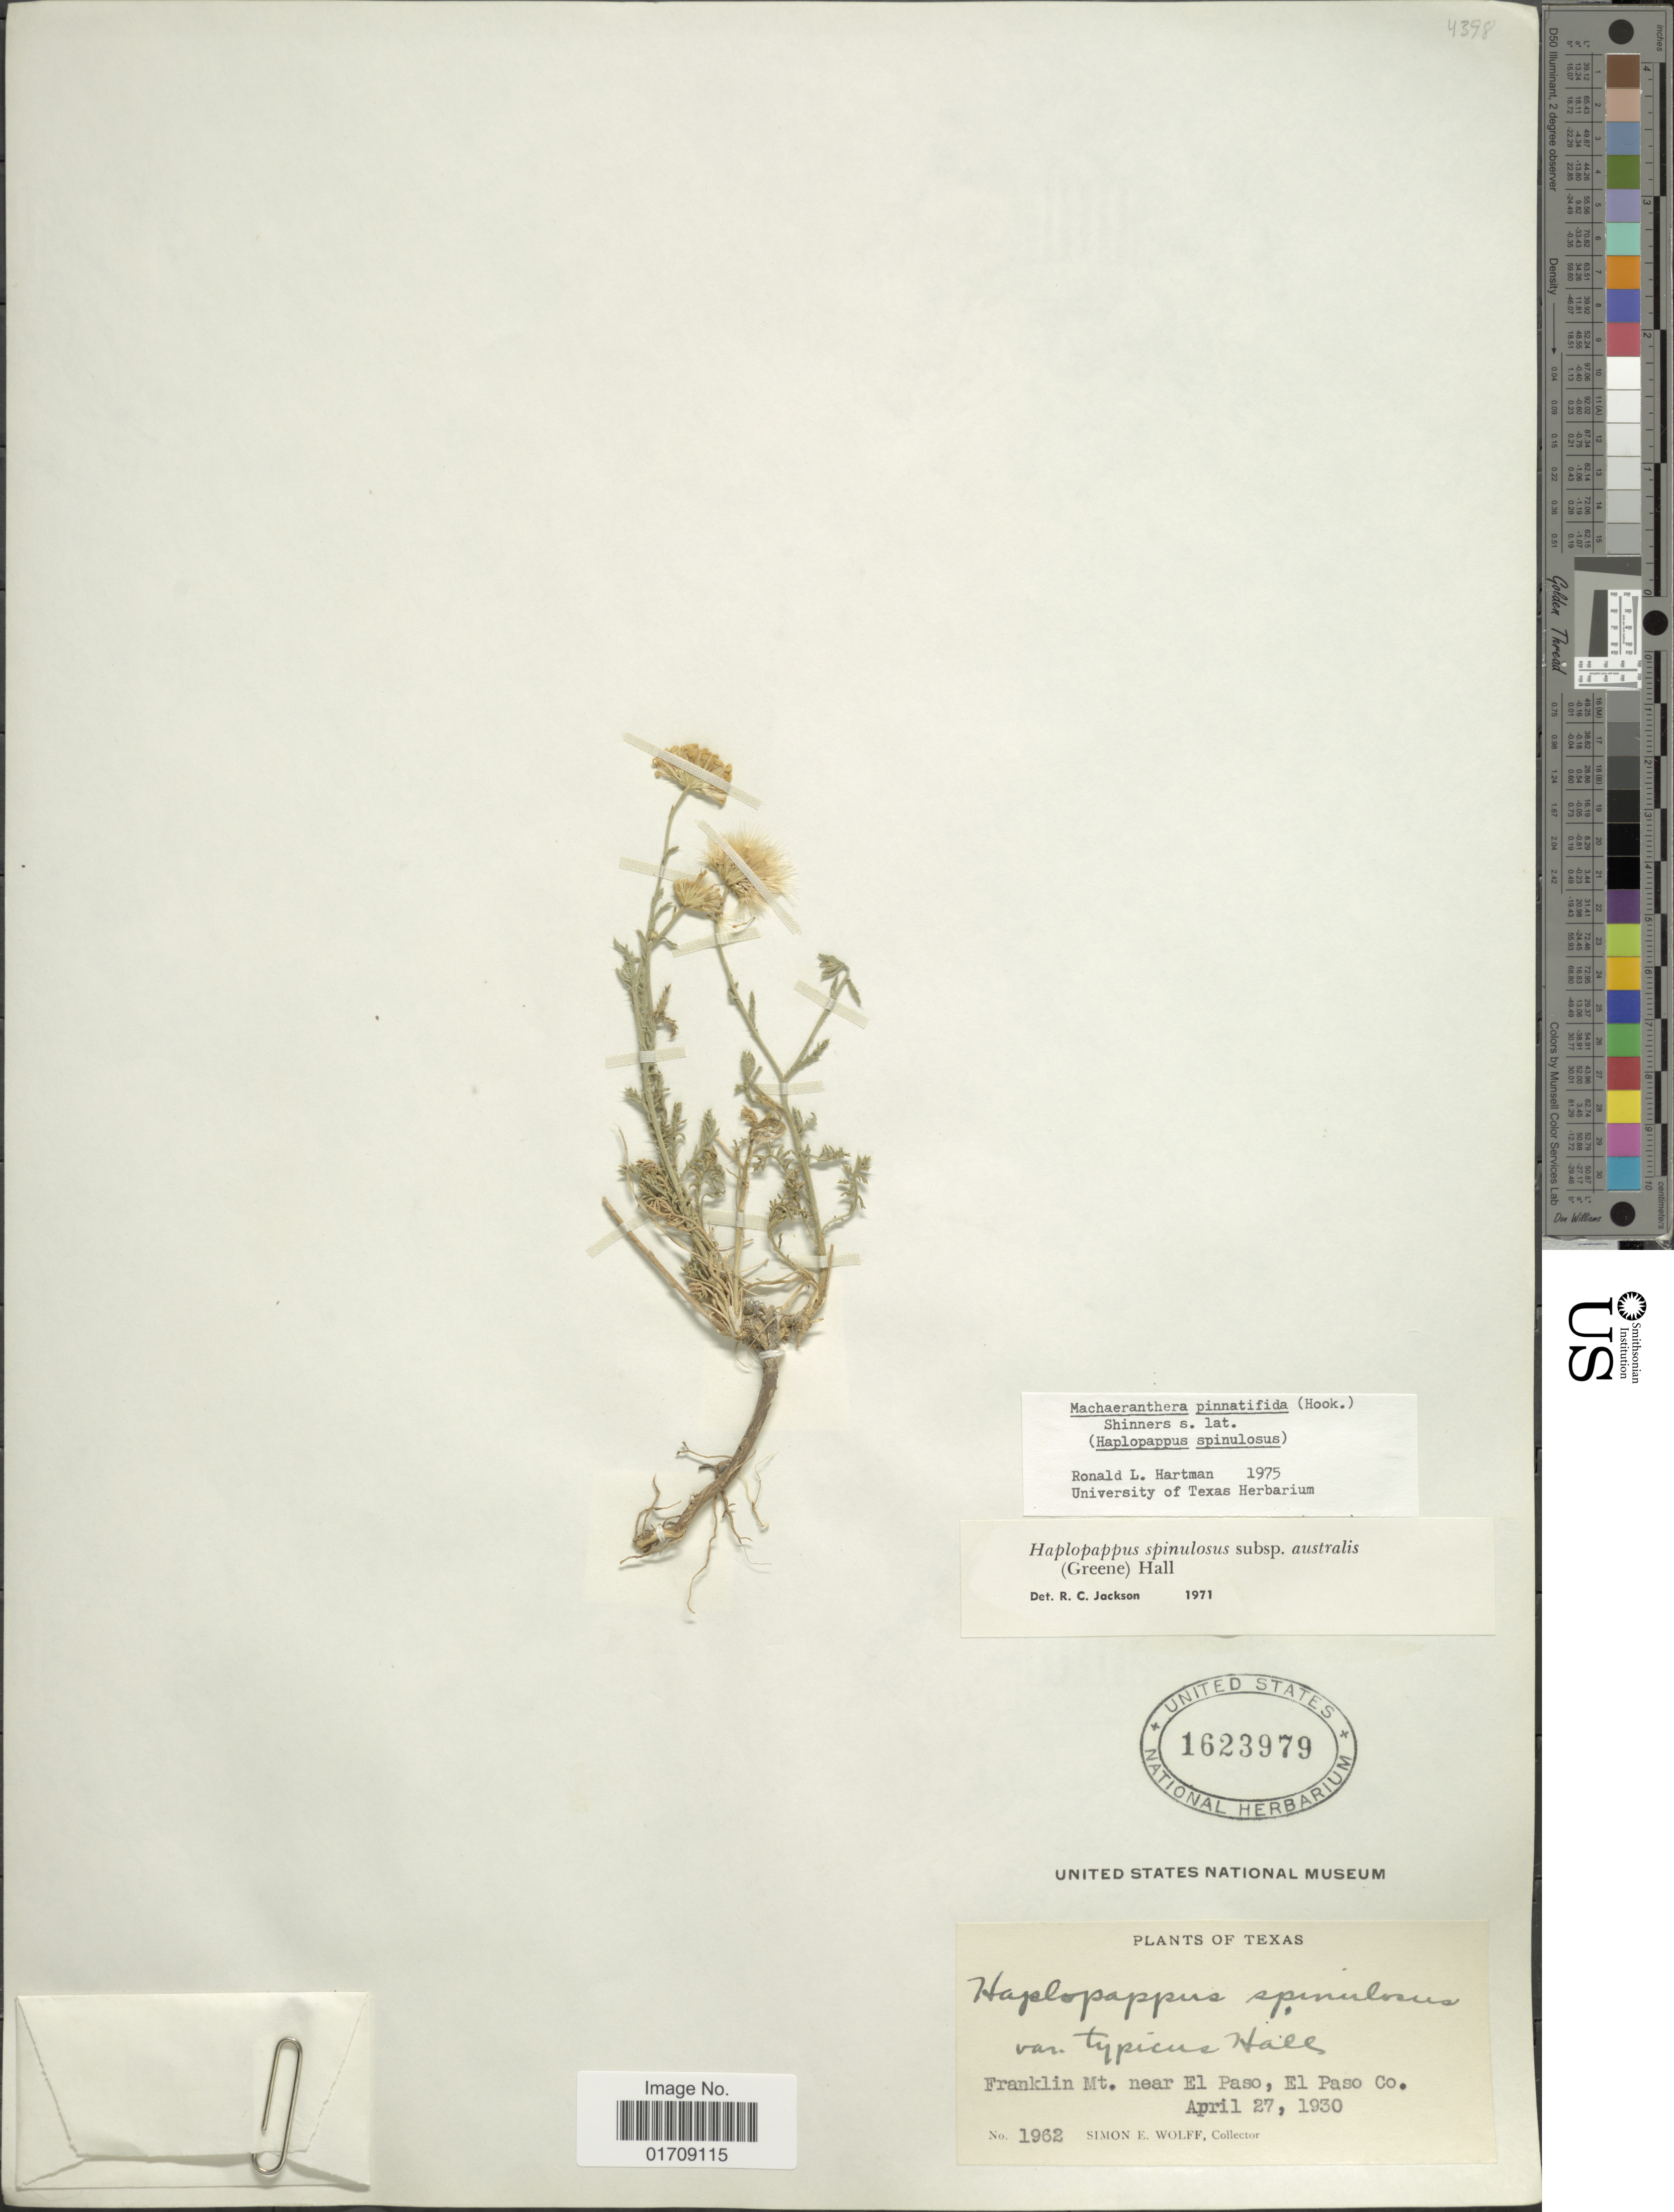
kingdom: Plantae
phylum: Tracheophyta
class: Magnoliopsida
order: Asterales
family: Asteraceae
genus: Machaeranthera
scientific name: Machaeranthera pinnatifida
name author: (Hook.) Shinners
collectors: S. E. Wolff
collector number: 1962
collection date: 1930-04-27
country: United States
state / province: Texas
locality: Franklin Mt., near El Paso, El Paso Co.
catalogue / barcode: US 1623979